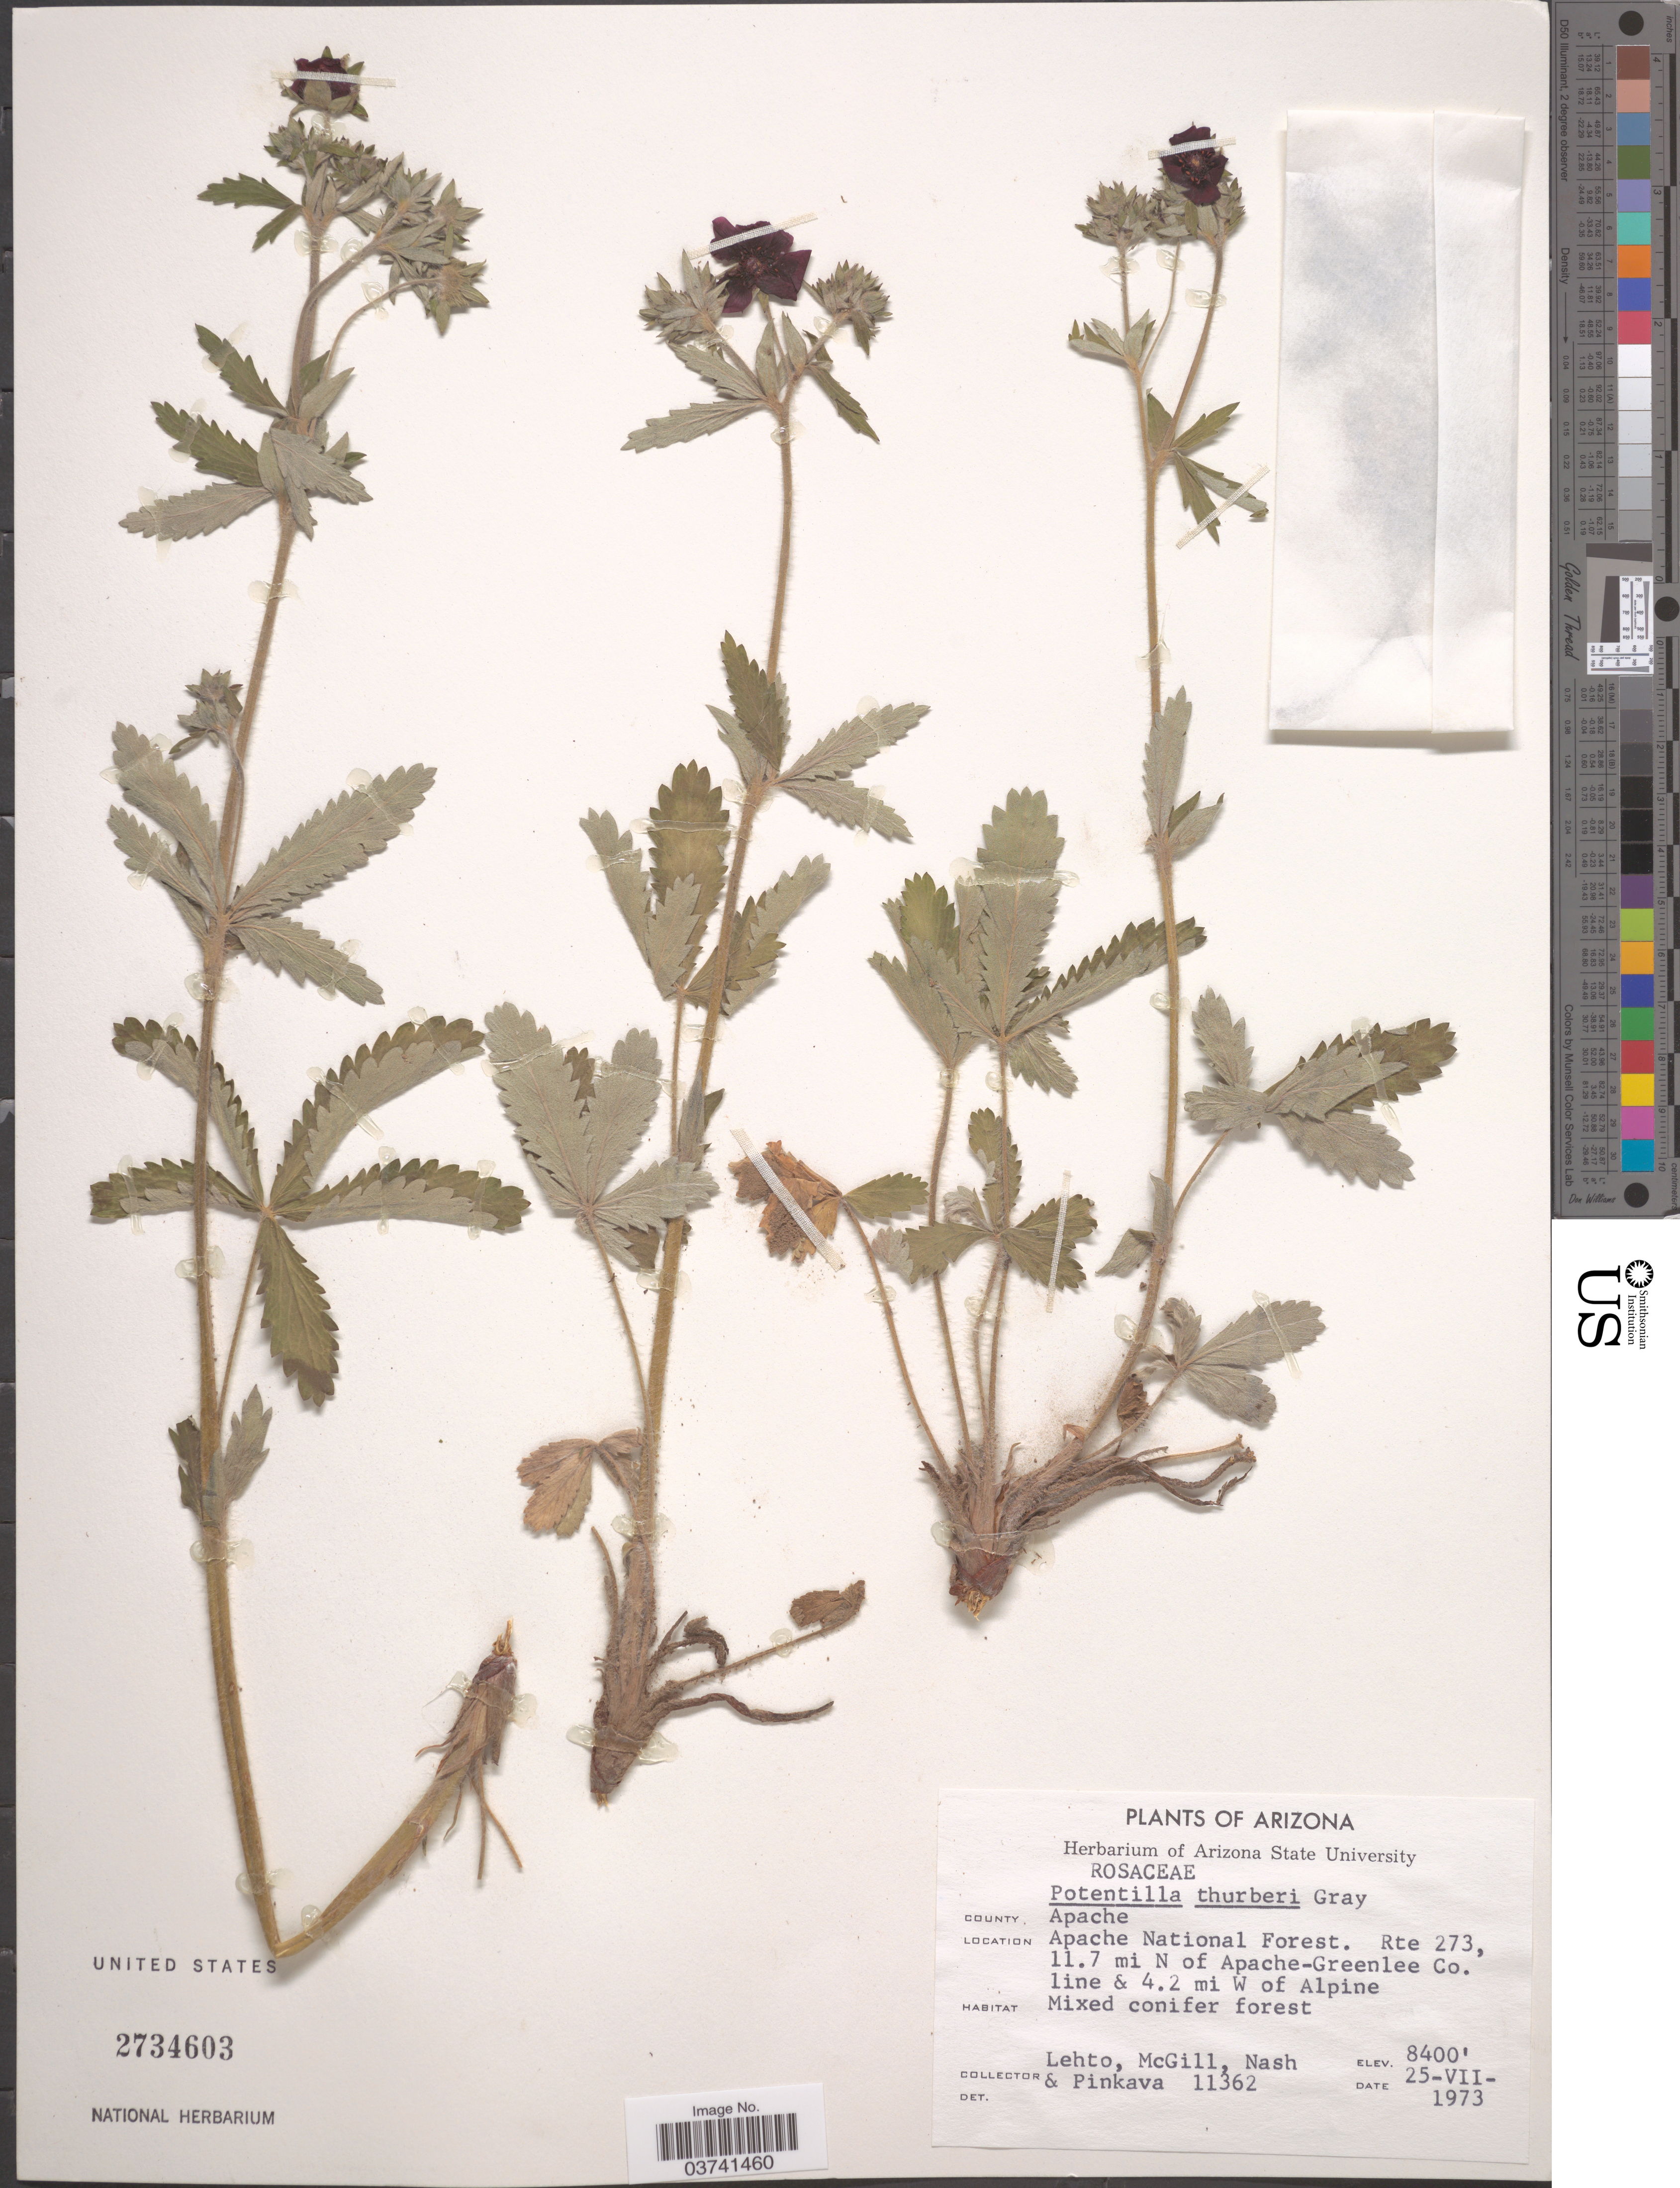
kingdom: Plantae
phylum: Tracheophyta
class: Magnoliopsida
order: Rosales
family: Rosaceae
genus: Potentilla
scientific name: Potentilla thurberi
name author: A. Gray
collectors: -. Lehto, -. McGill, -- Nash & -. Pinkava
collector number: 11362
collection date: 1973-07-25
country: United States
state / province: Arizona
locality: County Apache. Apache National Forest. Rte 273, 11.7 mi N of Apache-Greenlee Co. line & 4.2 mi W of Alpine.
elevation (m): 2560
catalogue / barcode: US 2734603